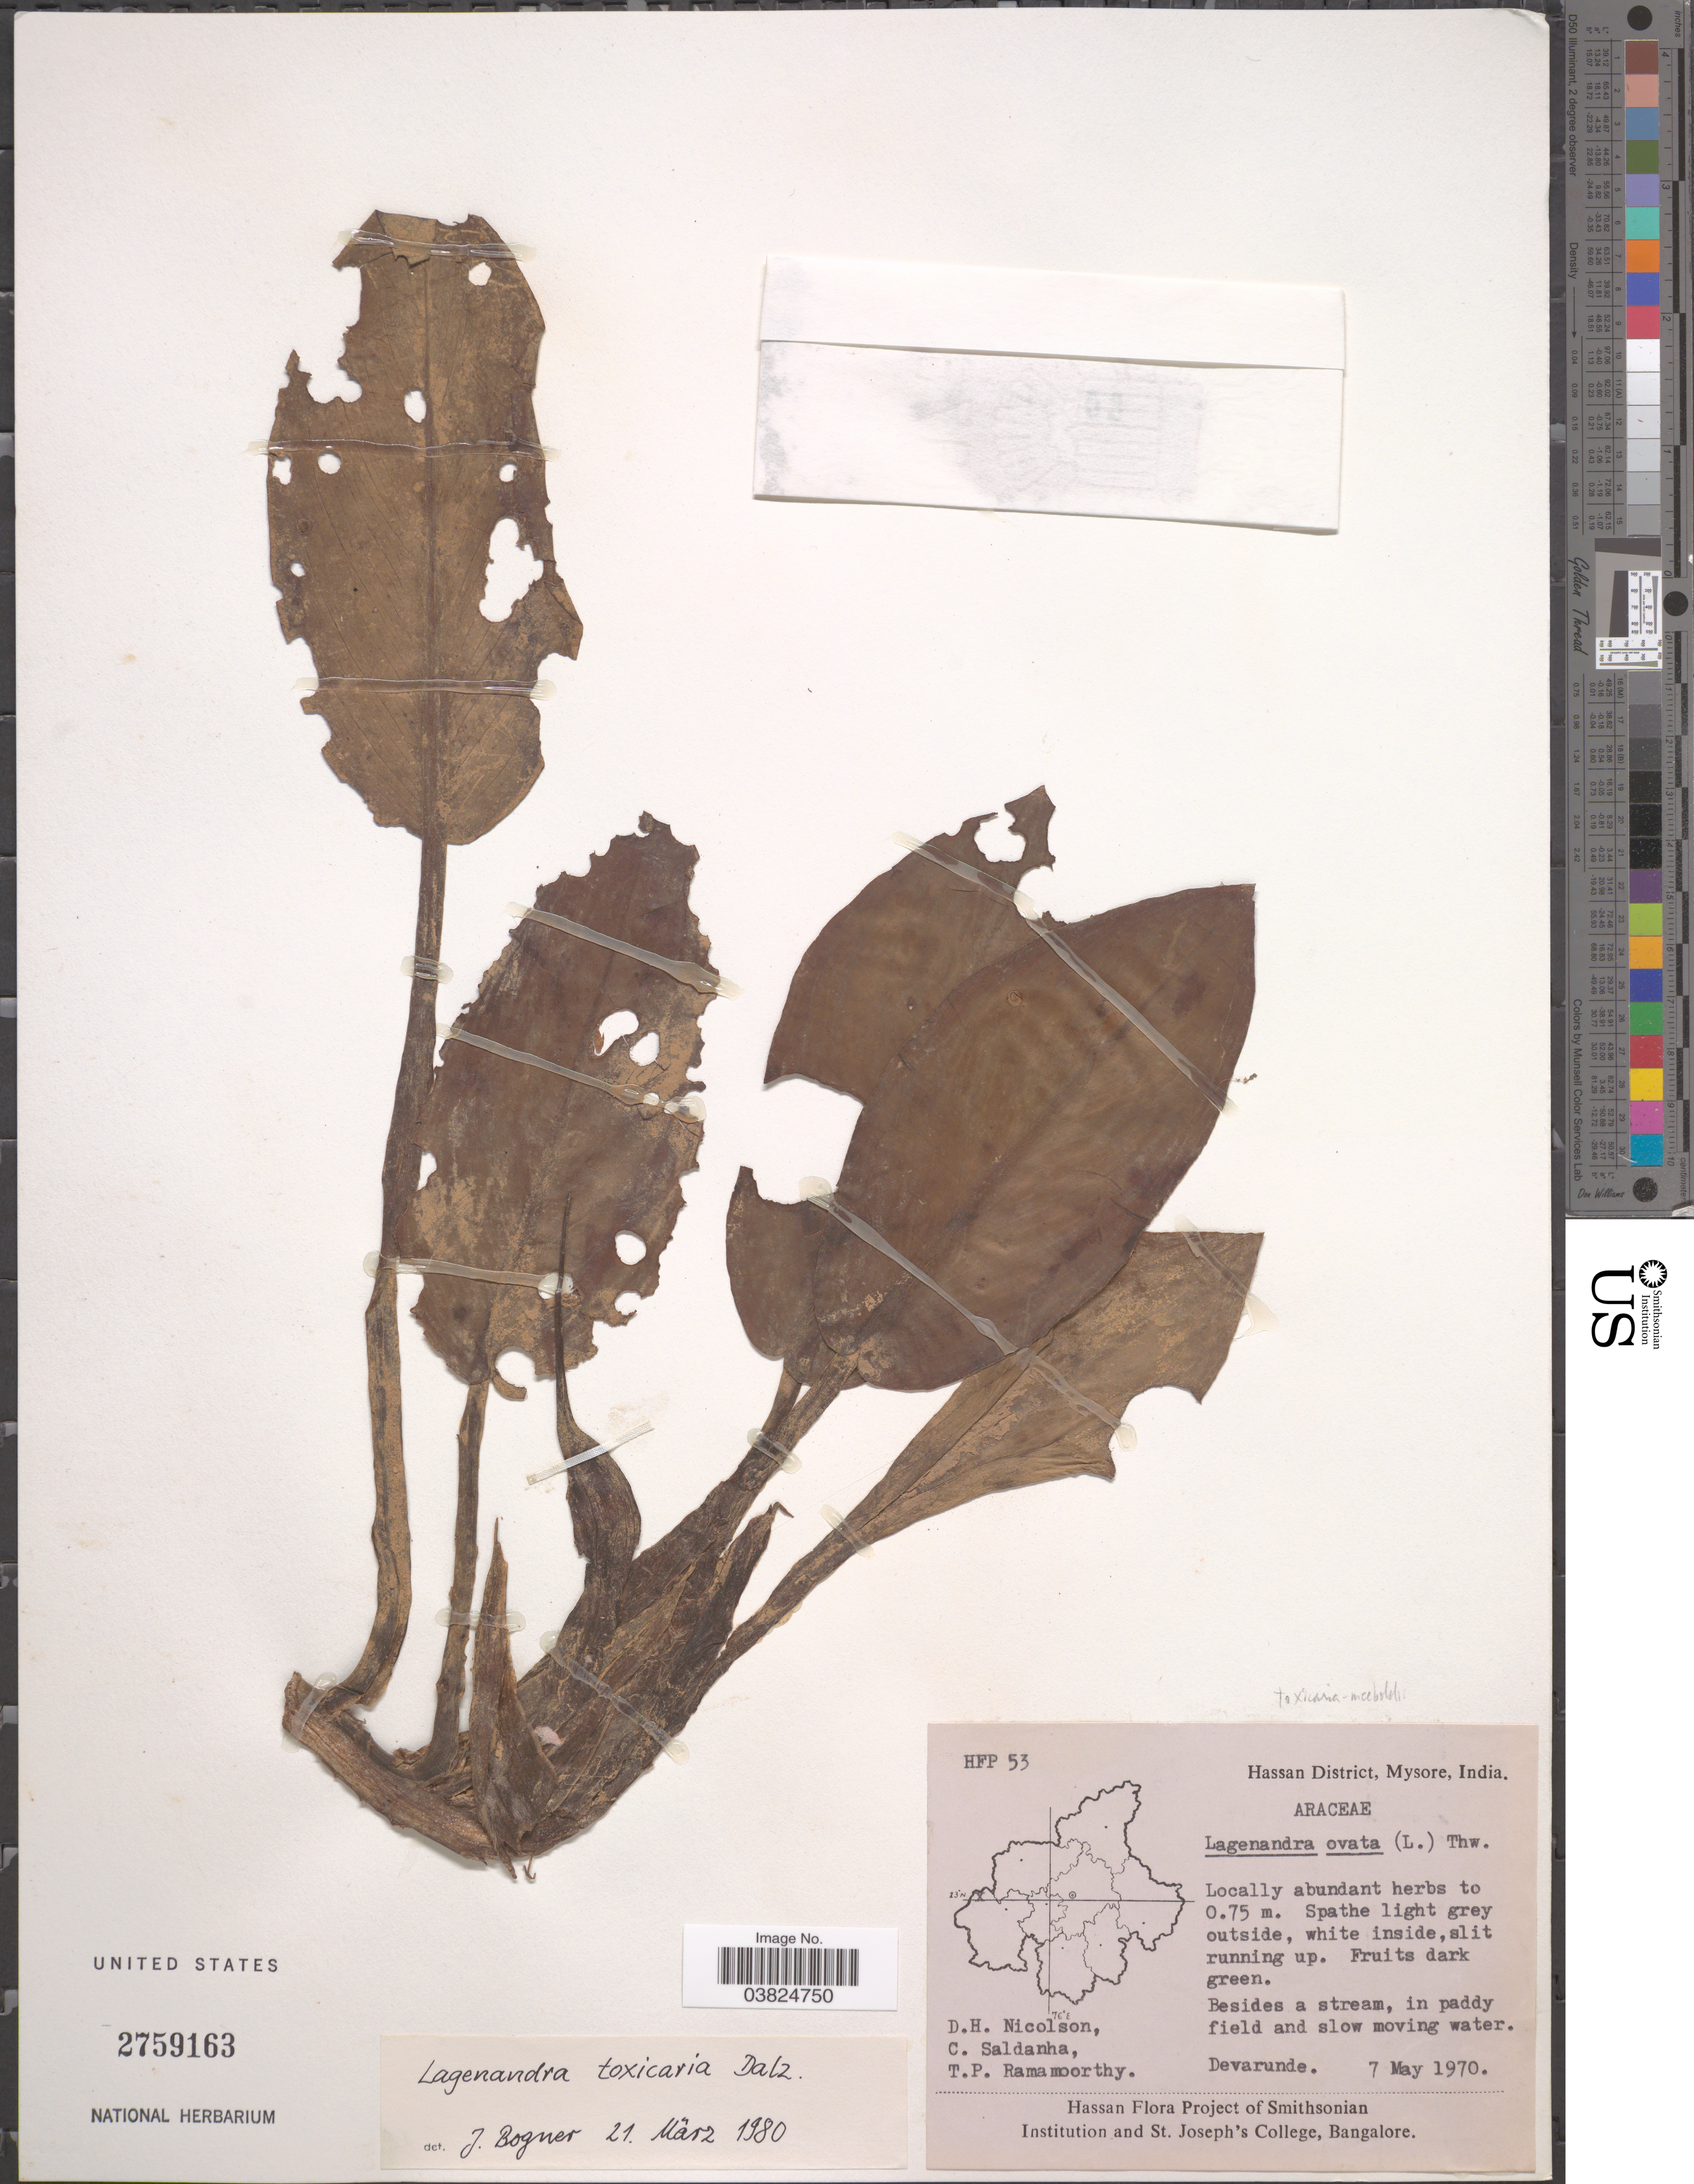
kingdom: Plantae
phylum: Tracheophyta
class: Liliopsida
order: Alismatales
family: Araceae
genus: Lagenandra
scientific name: Lagenandra toxicaria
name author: Dalzell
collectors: D. H. Nicolson, C. Saldanha & T. P. Ramamoorthy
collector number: HFP53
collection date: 1970-05-07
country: India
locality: Hassan District, Mysore. Devarunde.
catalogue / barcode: US 2759163